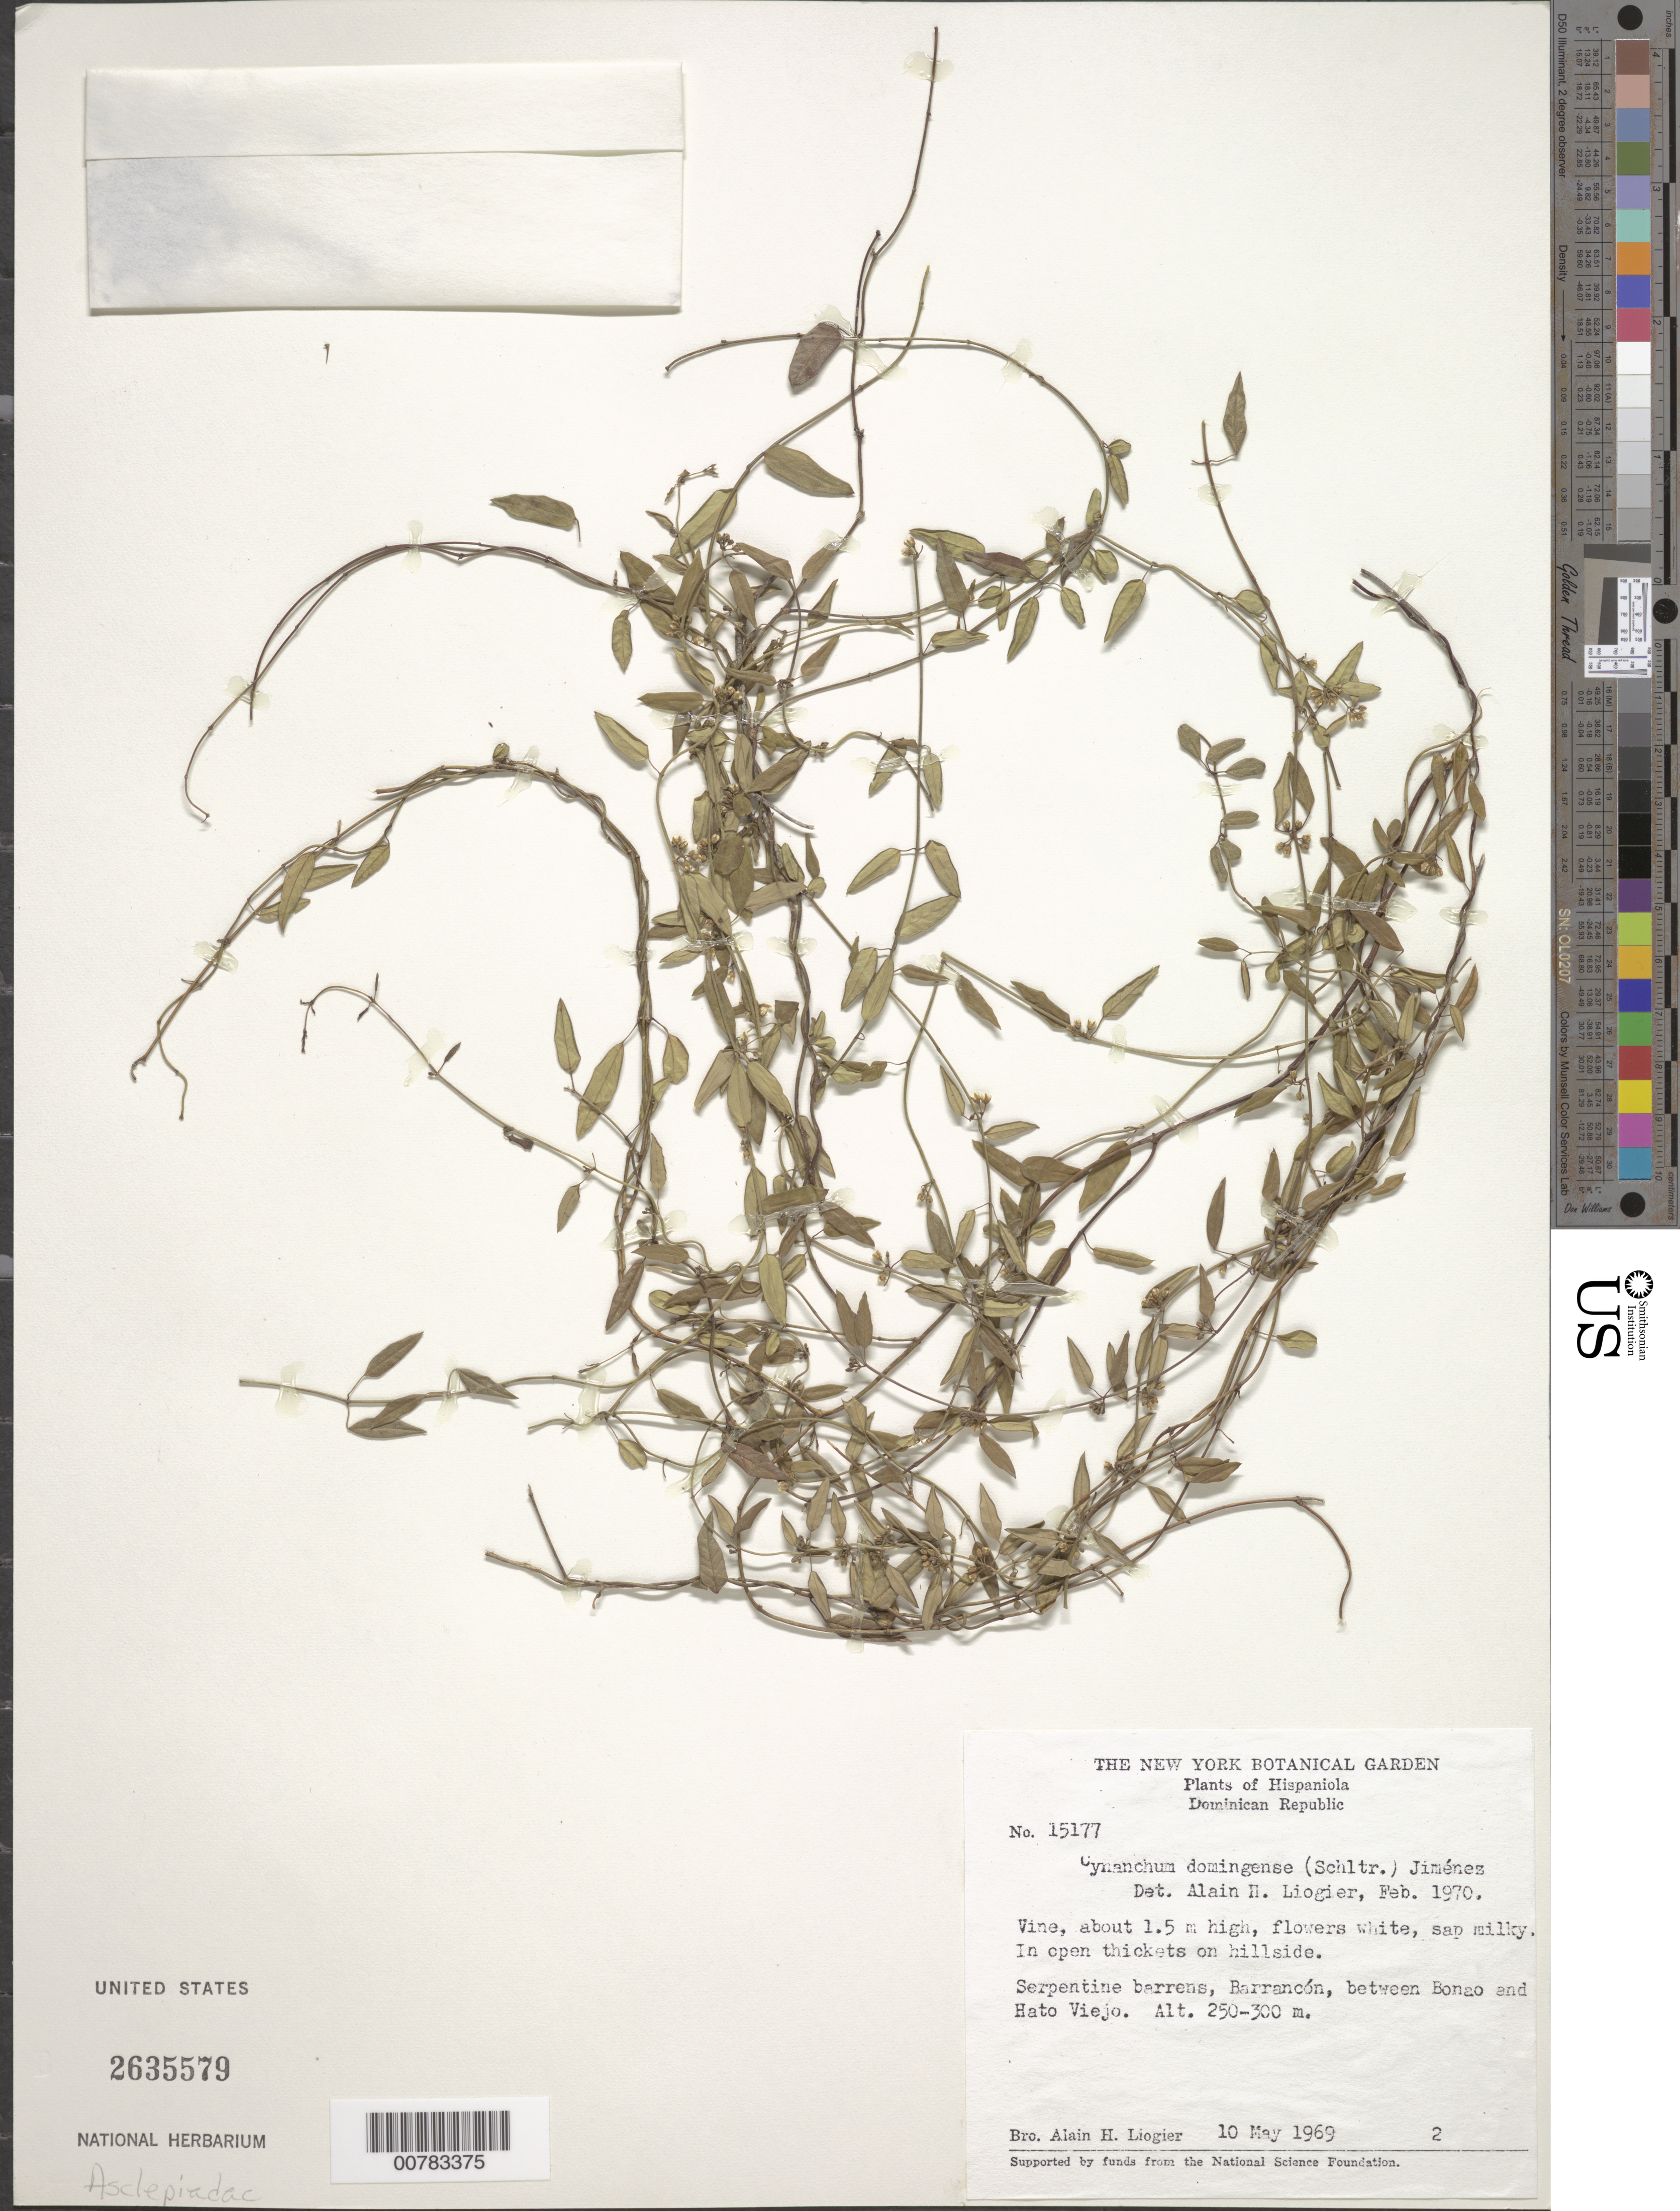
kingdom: Plantae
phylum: Tracheophyta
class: Magnoliopsida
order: Gentianales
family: Apocynaceae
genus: Metastelma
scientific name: Metastelma domingense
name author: Schltr.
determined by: Liogier, Alain H.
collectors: A. H. Liogier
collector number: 15177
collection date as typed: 10 May 1969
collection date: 1969-05-10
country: Dominican Republic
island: Hispaniola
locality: Between Bonao and Hato Viejo, Barrancón.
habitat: Serpentine barrens, in open thickets on hillside.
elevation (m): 250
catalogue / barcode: US 2635579